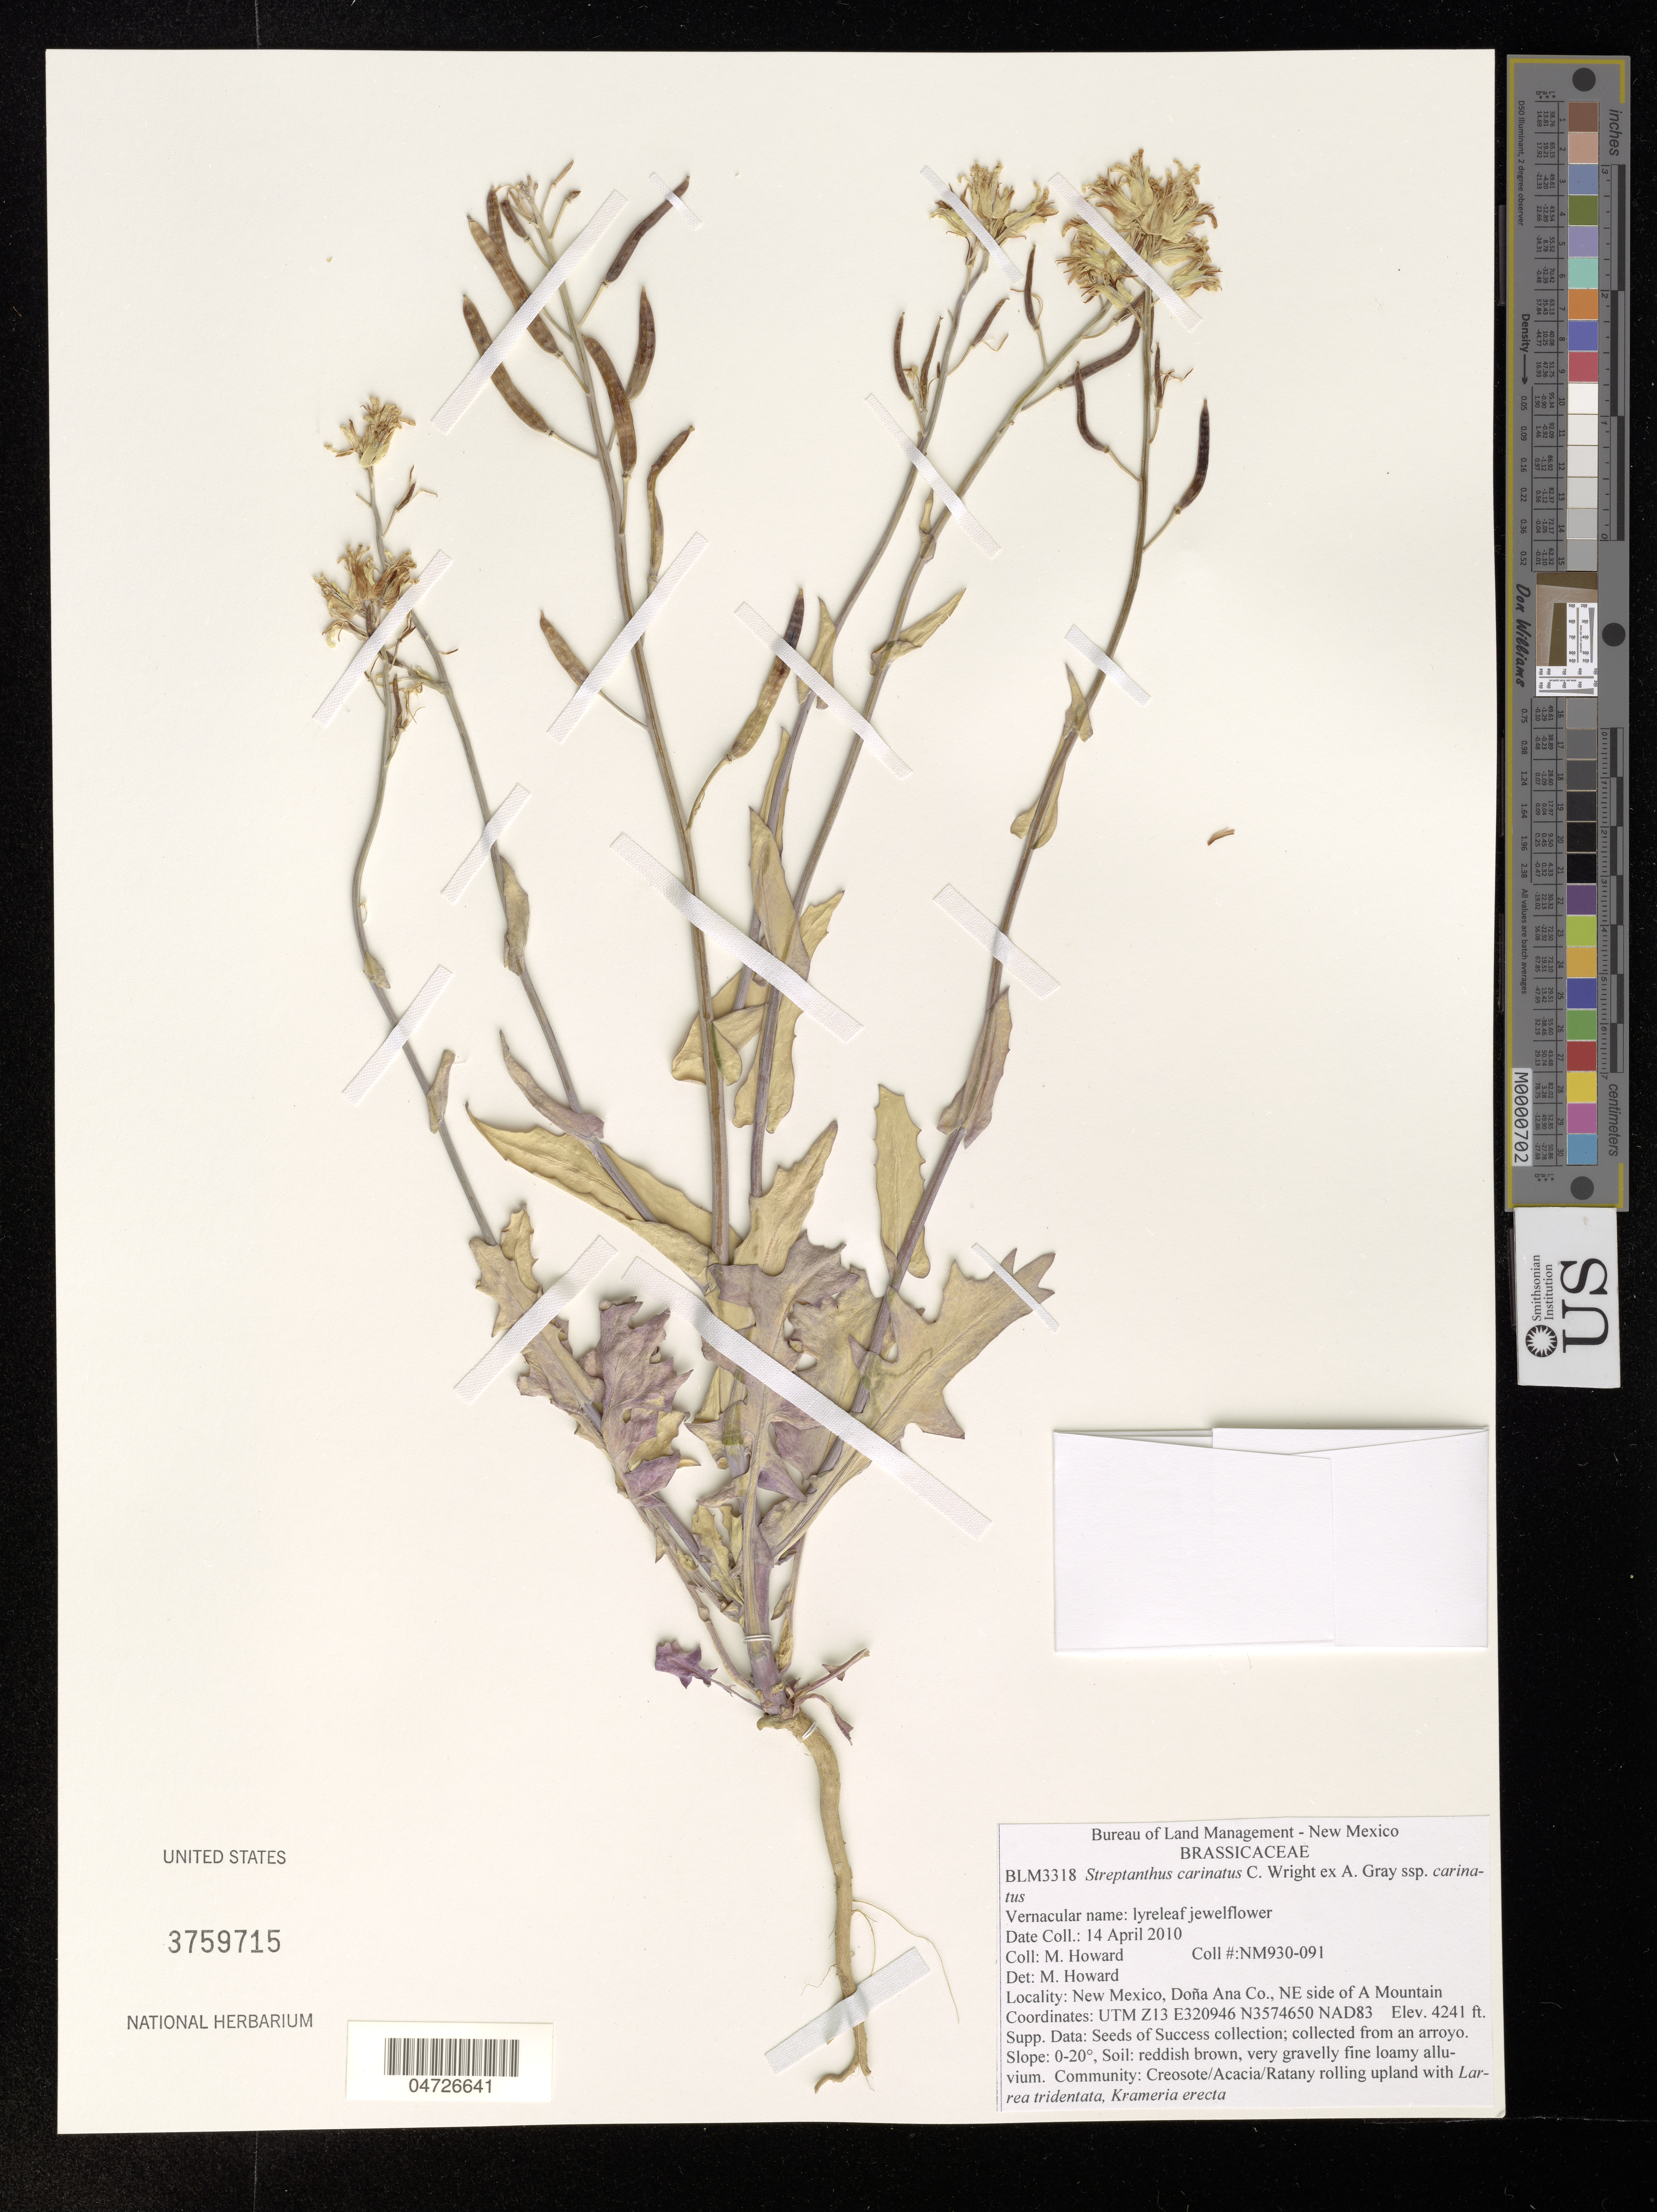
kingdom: Plantae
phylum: Tracheophyta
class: Magnoliopsida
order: Brassicales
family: Brassicaceae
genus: Streptanthus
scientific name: Streptanthus carinatus subsp. carinatus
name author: C. Wright ex A. Gray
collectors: M. Howard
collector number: NM930-091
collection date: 2010-04-14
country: United States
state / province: New Mexico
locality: Doña Ana Co., NE side of A Mountain.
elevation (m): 1293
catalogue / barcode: US 3759715